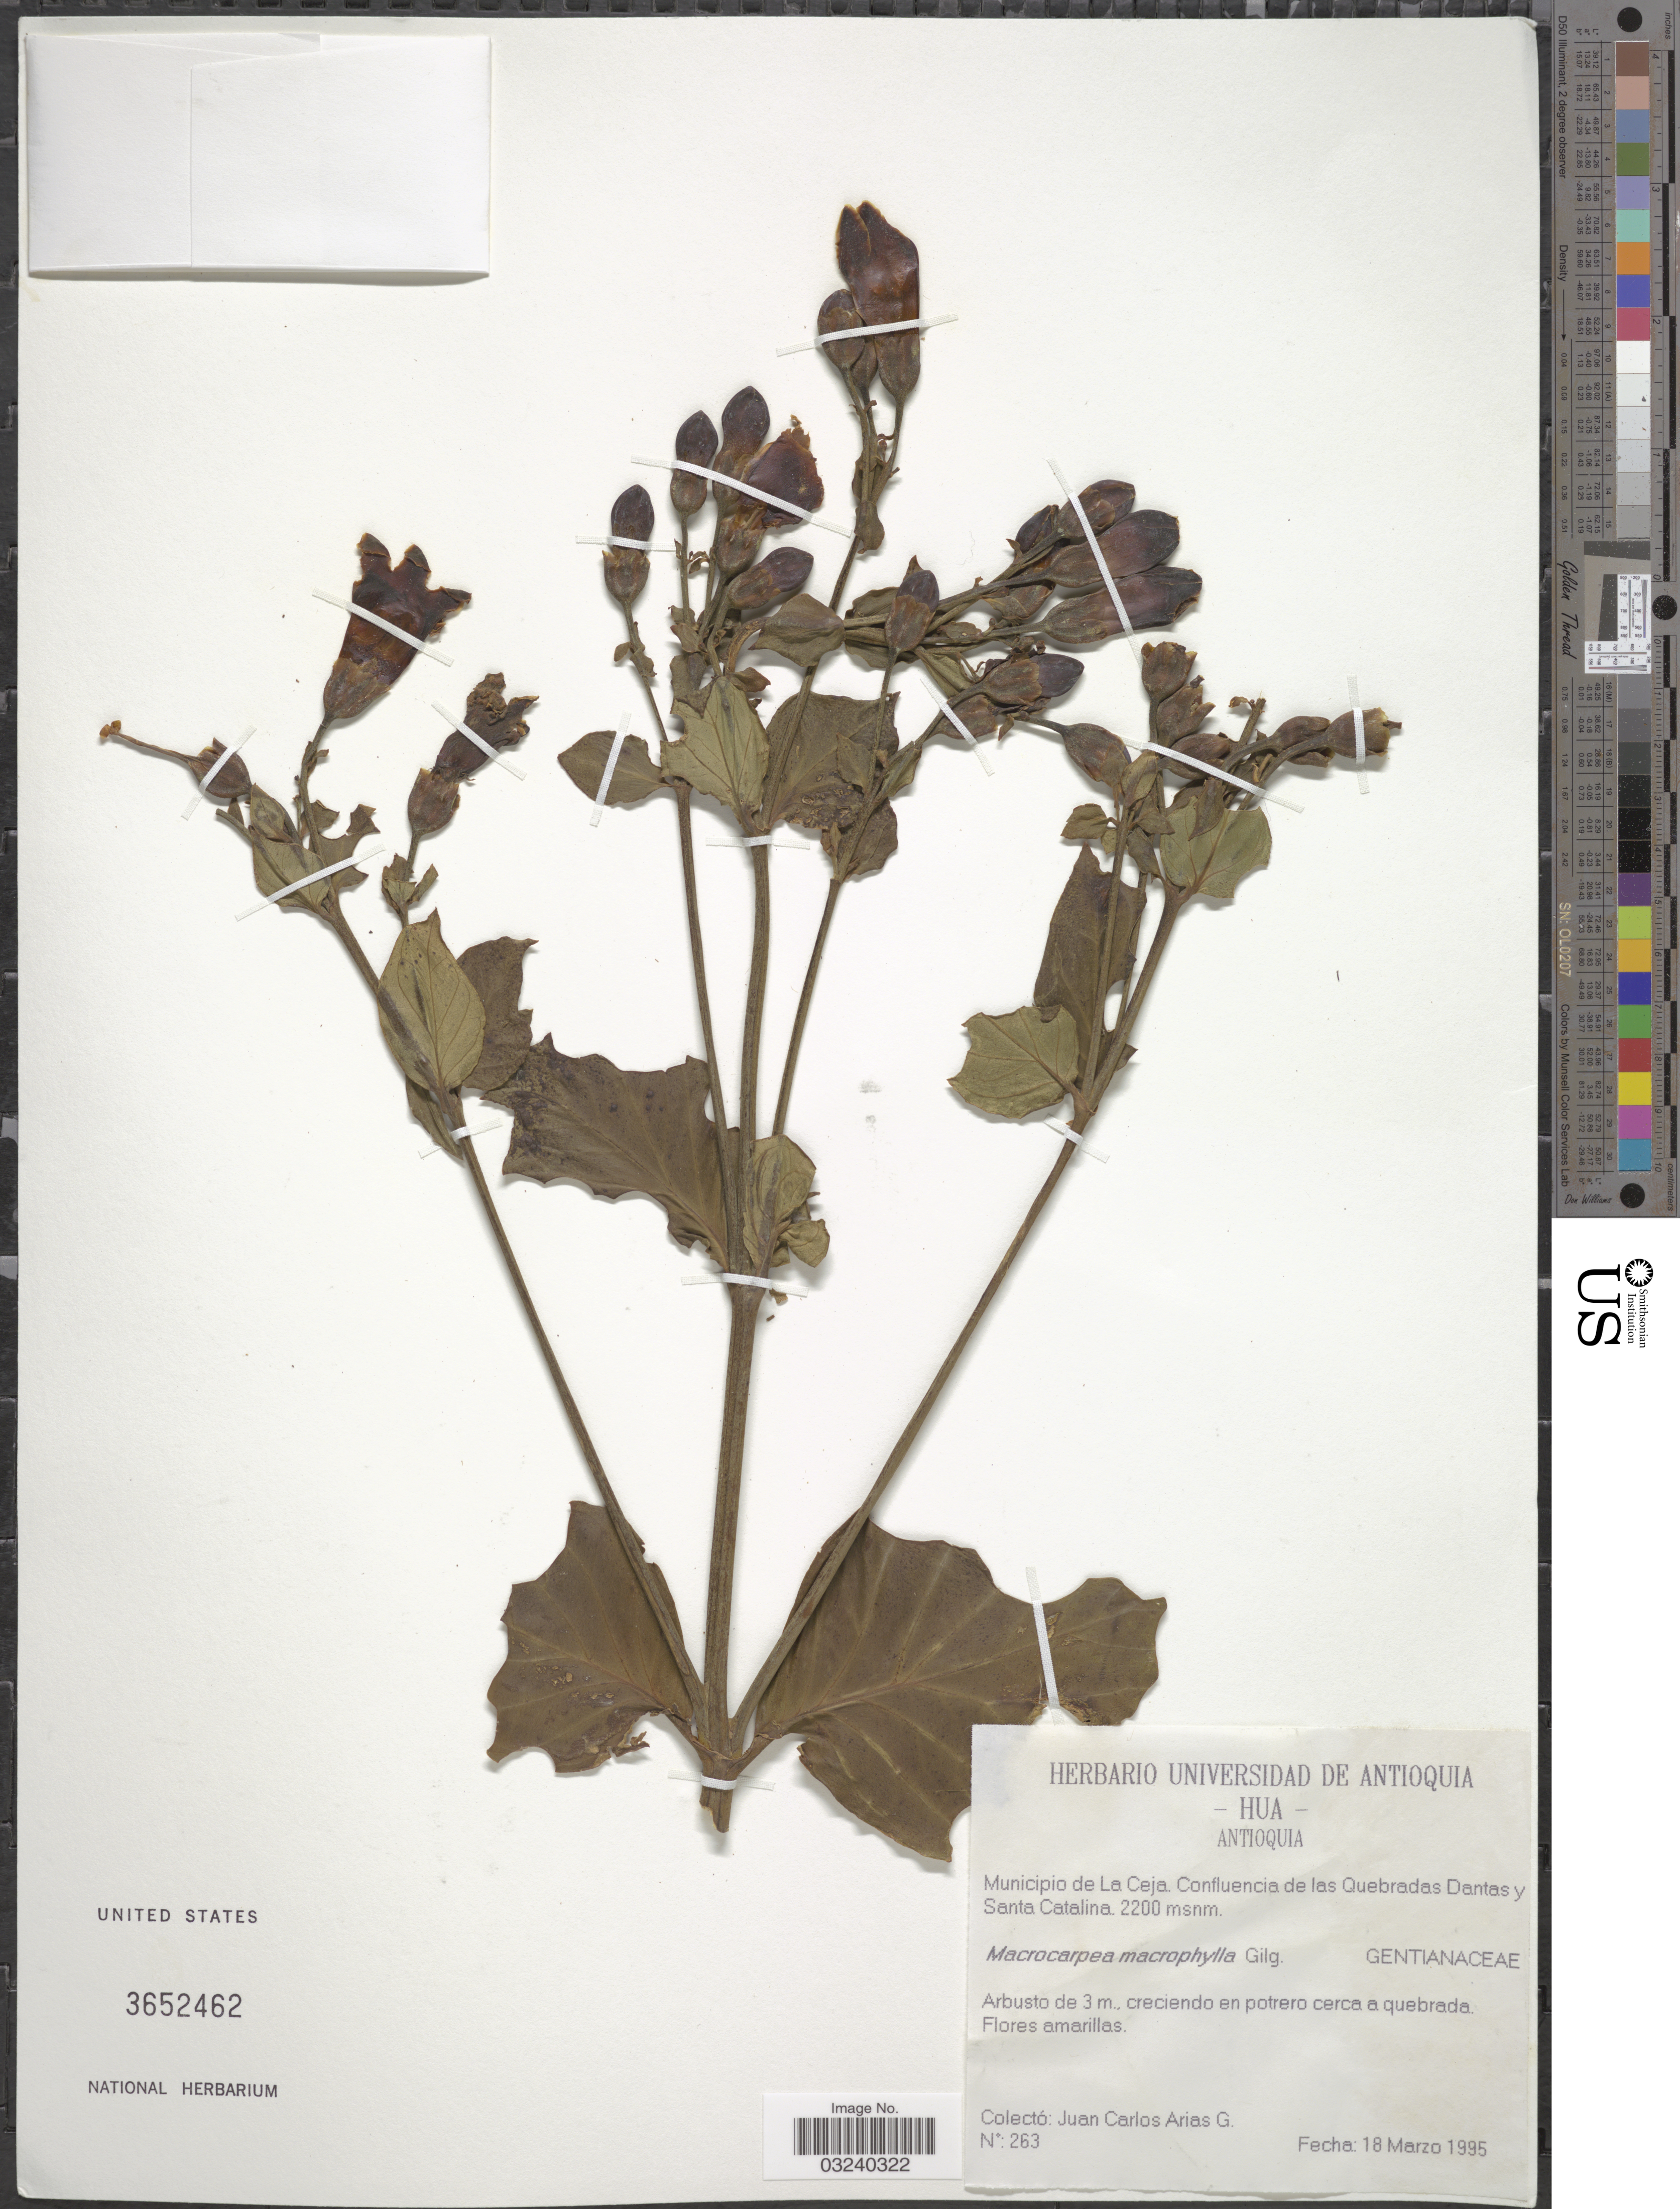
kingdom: Plantae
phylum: Tracheophyta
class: Magnoliopsida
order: Gentianales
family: Gentianaceae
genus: Macrocarpaea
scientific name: Macrocarpaea macrophylla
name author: (Kunth) Gilg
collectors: J. Arias G.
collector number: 263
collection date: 1995-03-18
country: Colombia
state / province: Antioquia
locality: Municipio de La Ceja. Confluencia de las Quebradas Dantas y Santa Catalina.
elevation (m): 2200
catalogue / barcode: US 3652462